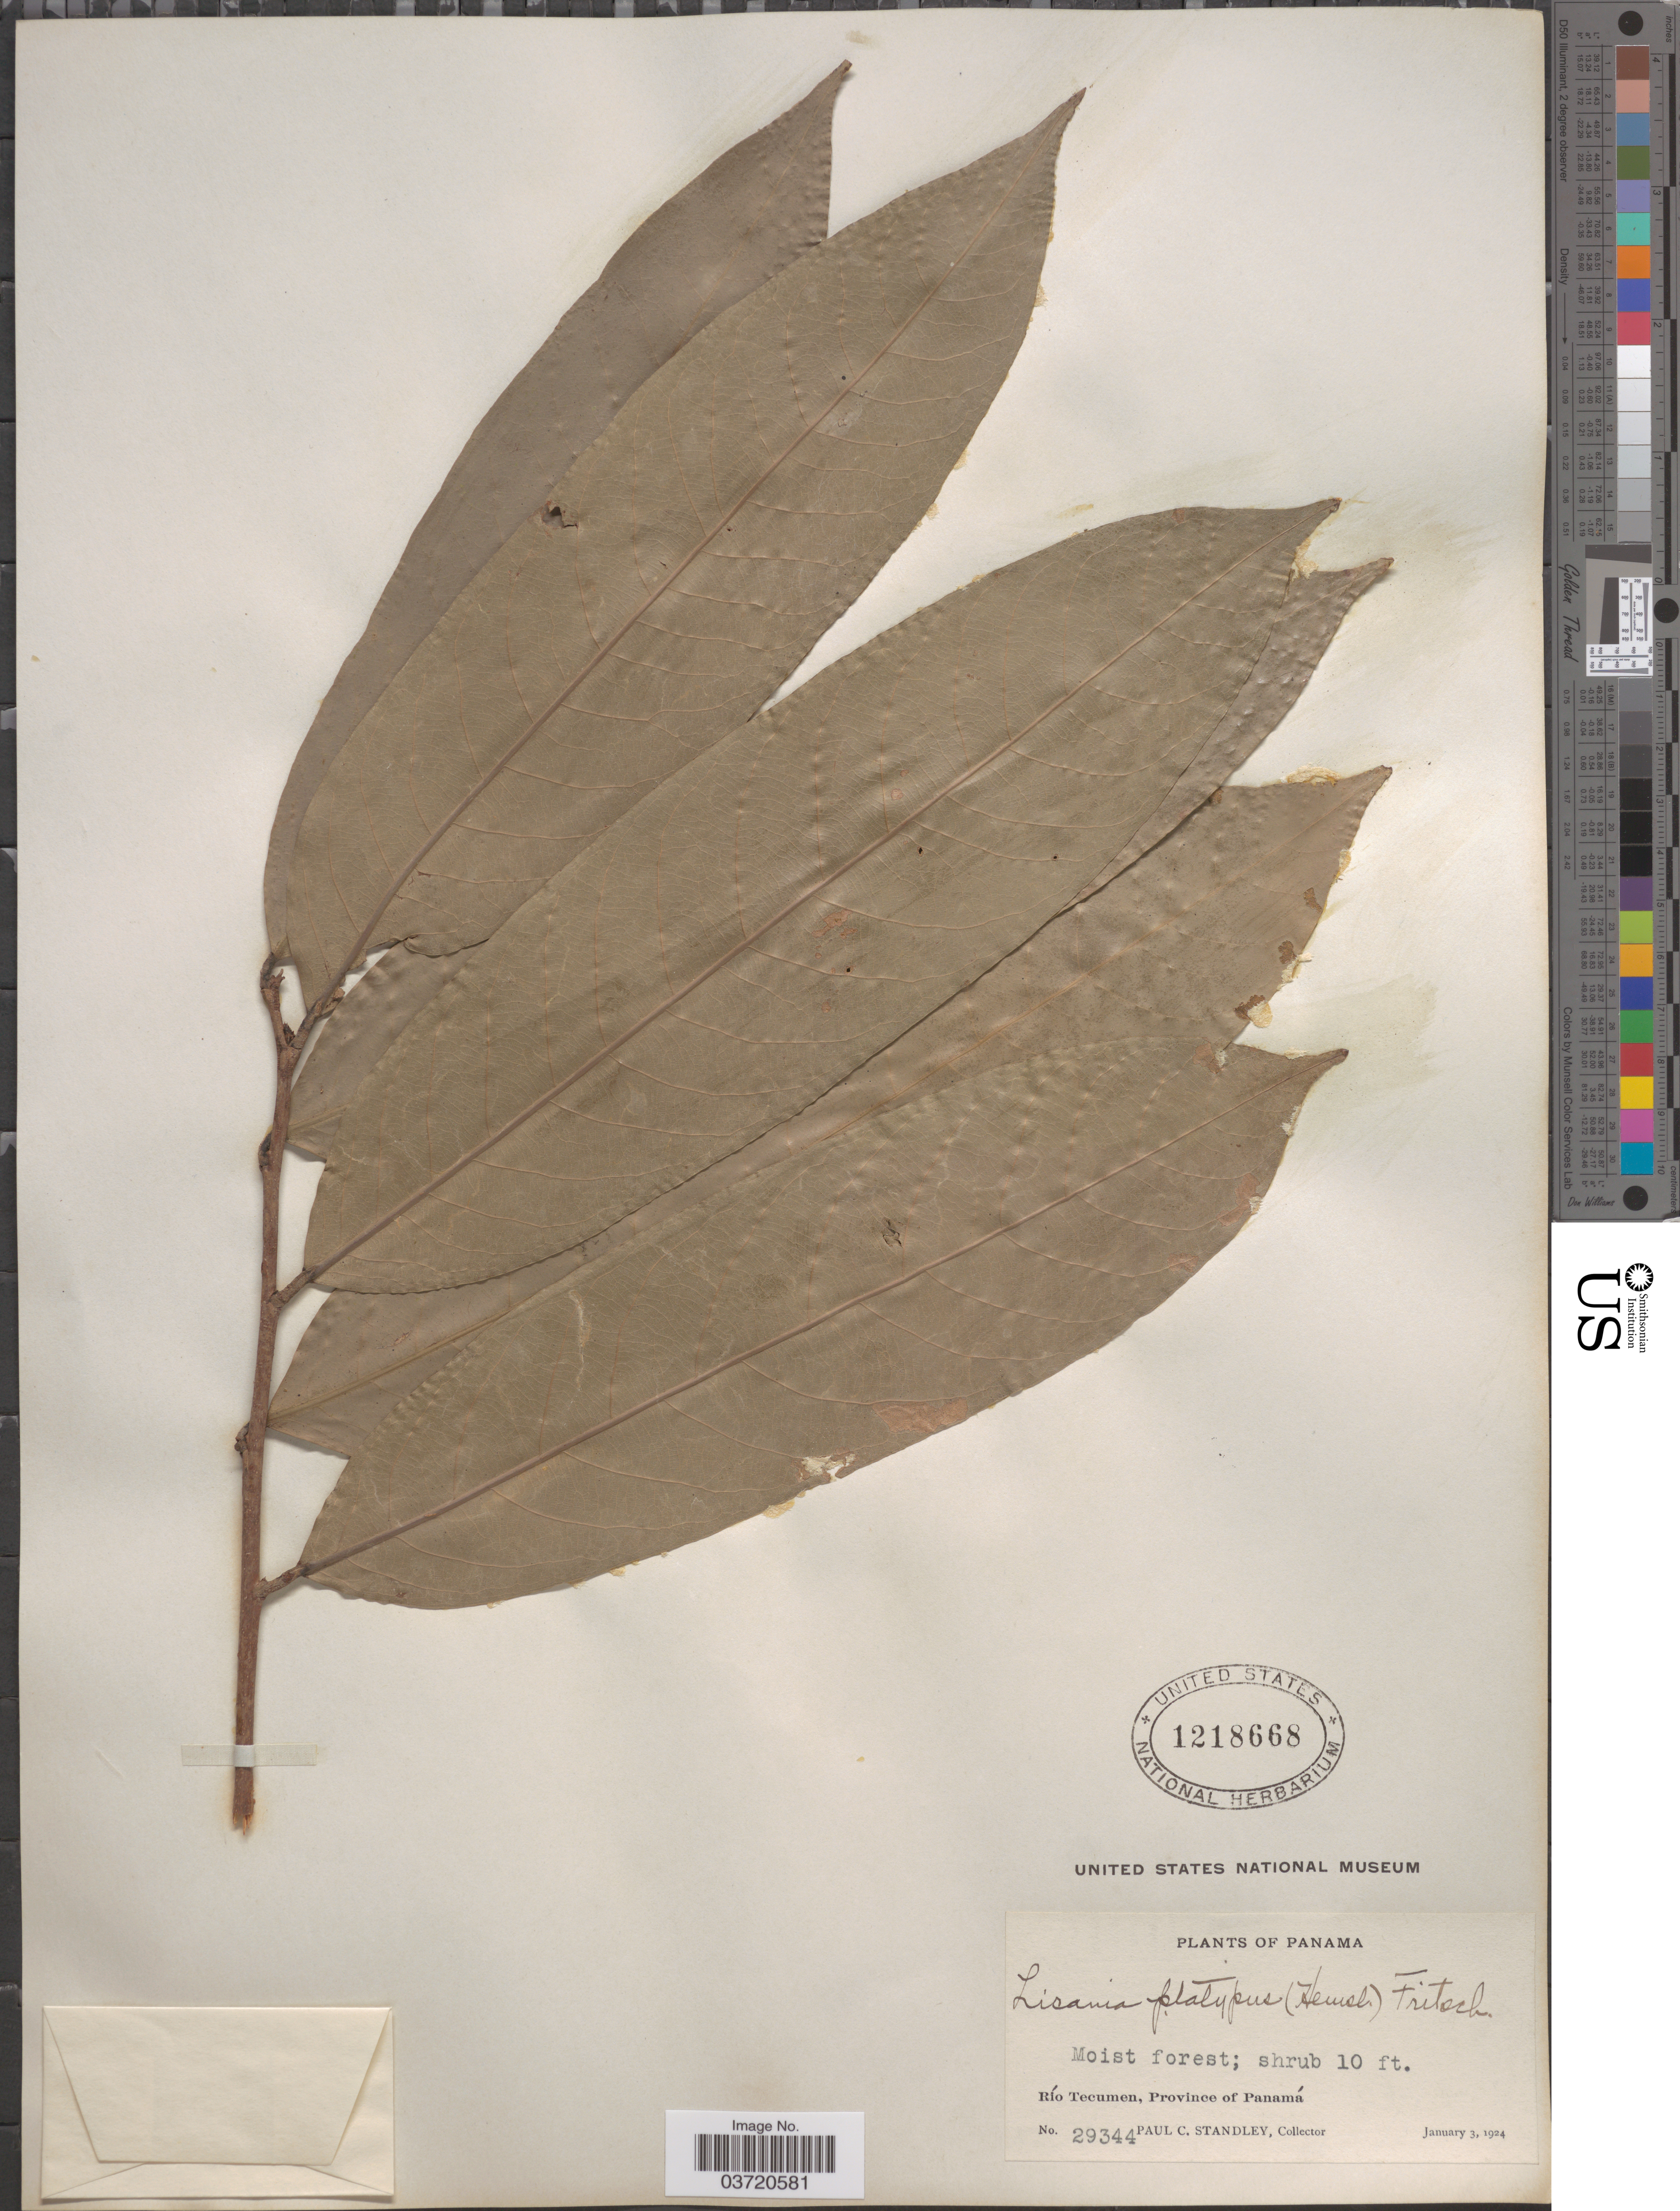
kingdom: Plantae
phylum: Tracheophyta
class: Magnoliopsida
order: Malpighiales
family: Chrysobalanaceae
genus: Moquilea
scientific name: Moquilea platypus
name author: Hemsl.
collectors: P. C. Standley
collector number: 29344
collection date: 1924-01-03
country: Panama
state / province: Panamá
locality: Río Tecumen.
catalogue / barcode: US 1218668